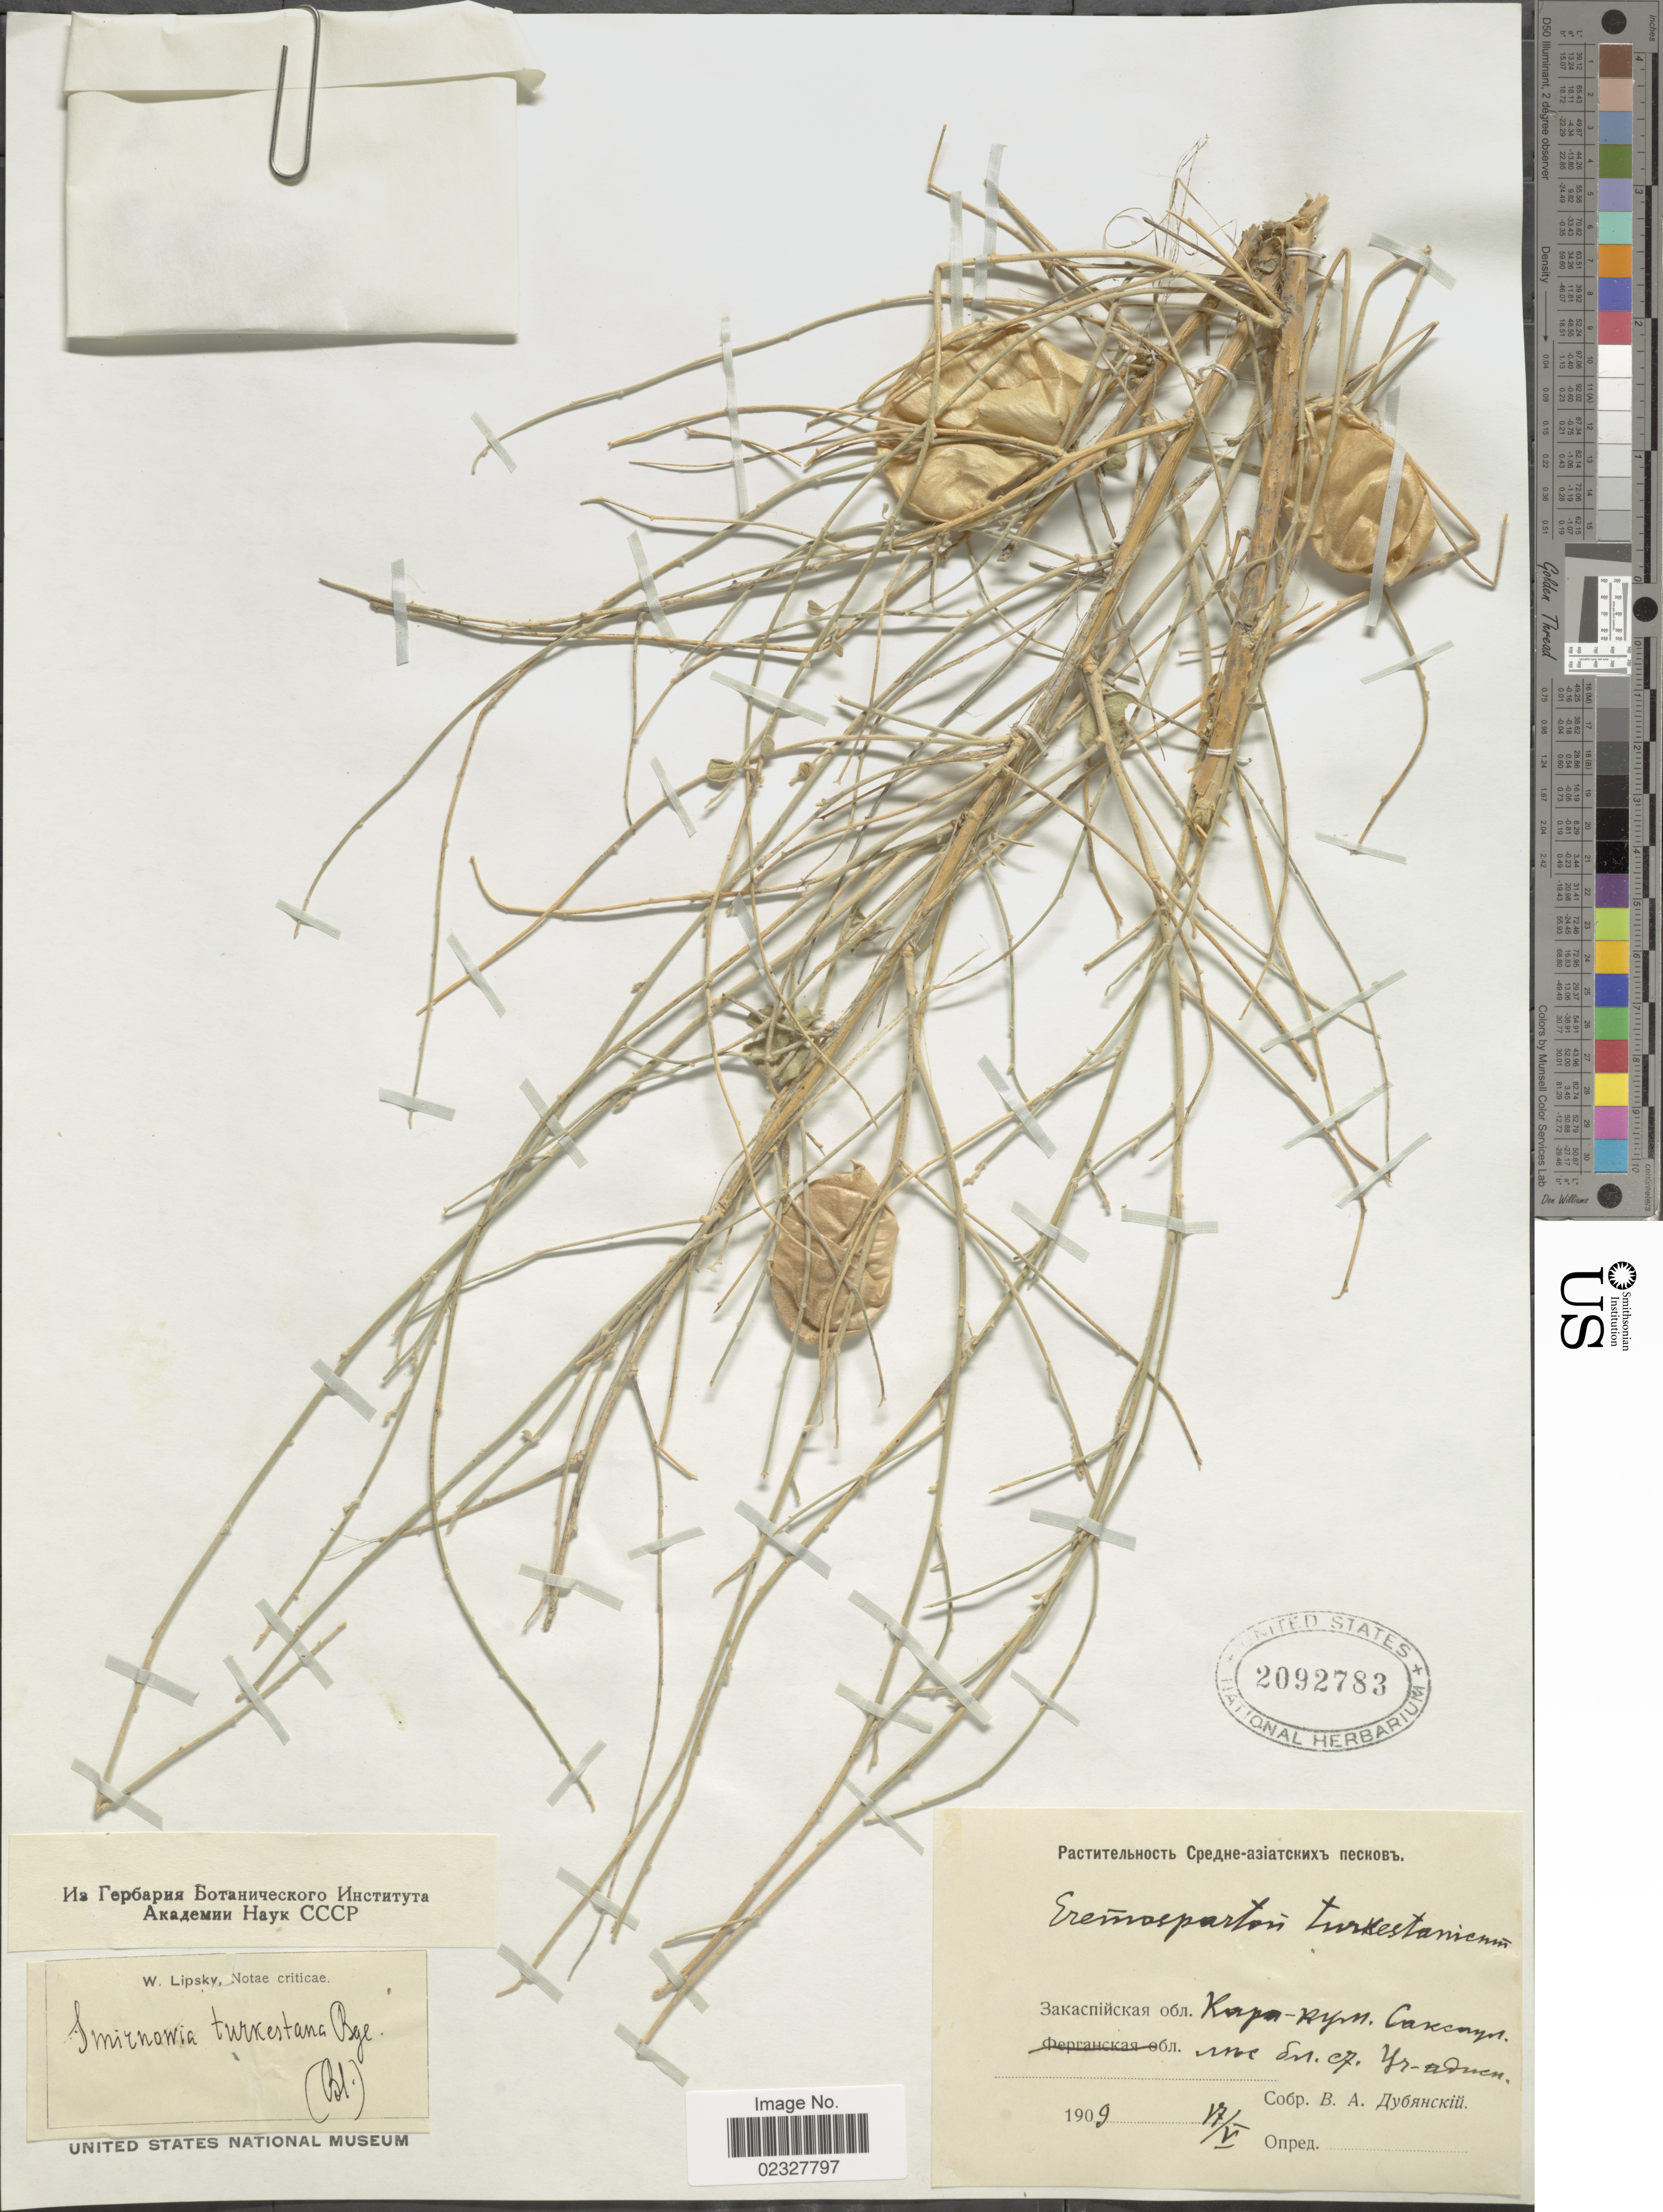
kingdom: Plantae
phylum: Tracheophyta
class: Magnoliopsida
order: Fabales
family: Fabaceae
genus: Eremosparton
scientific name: Eremosparton turkestanum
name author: (Bunge) Franch.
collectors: V. Dubyansky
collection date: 1909-05-17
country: Turkmenistan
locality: Karakum Desert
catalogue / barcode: US 2092783